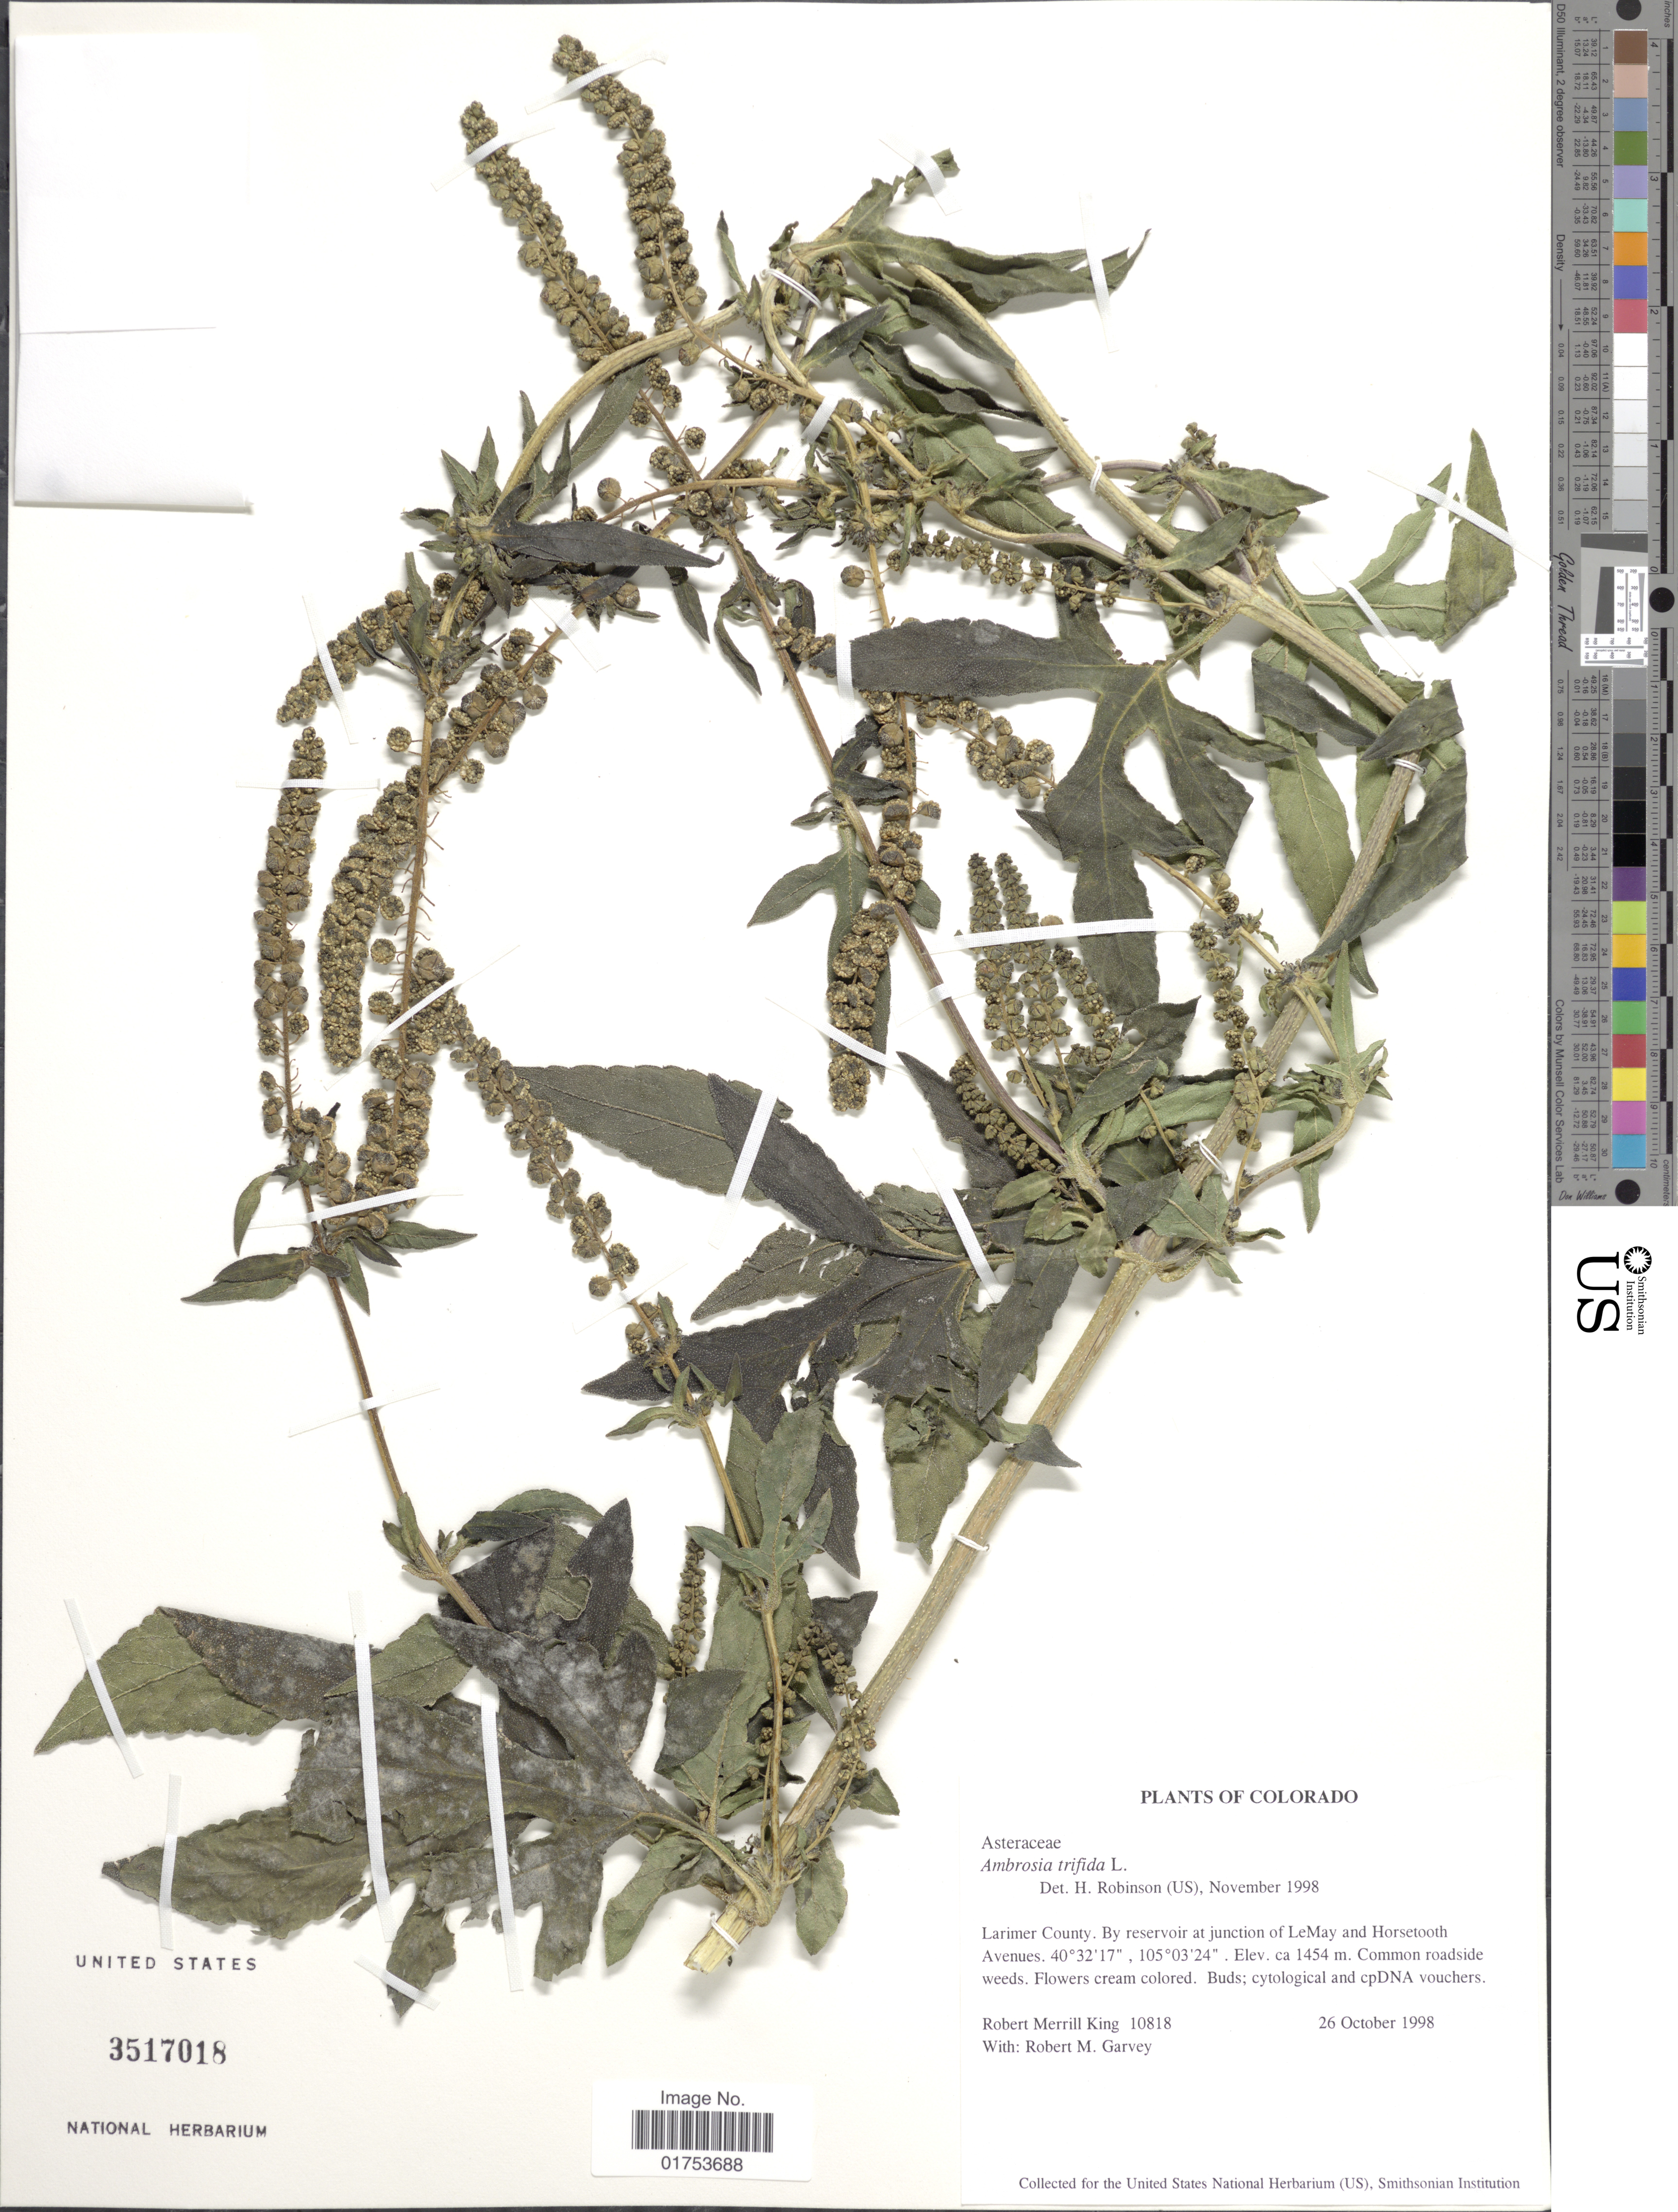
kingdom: Plantae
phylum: Tracheophyta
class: Magnoliopsida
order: Asterales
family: Asteraceae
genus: Ambrosia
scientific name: Ambrosia trifida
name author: L.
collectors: R. M. King & R. Garvey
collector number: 10818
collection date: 1998-10-26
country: United States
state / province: Colorado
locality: Larimer County. By reservoir at junction of LeMay and Horsetooth Avenues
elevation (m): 1454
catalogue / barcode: US 3517018